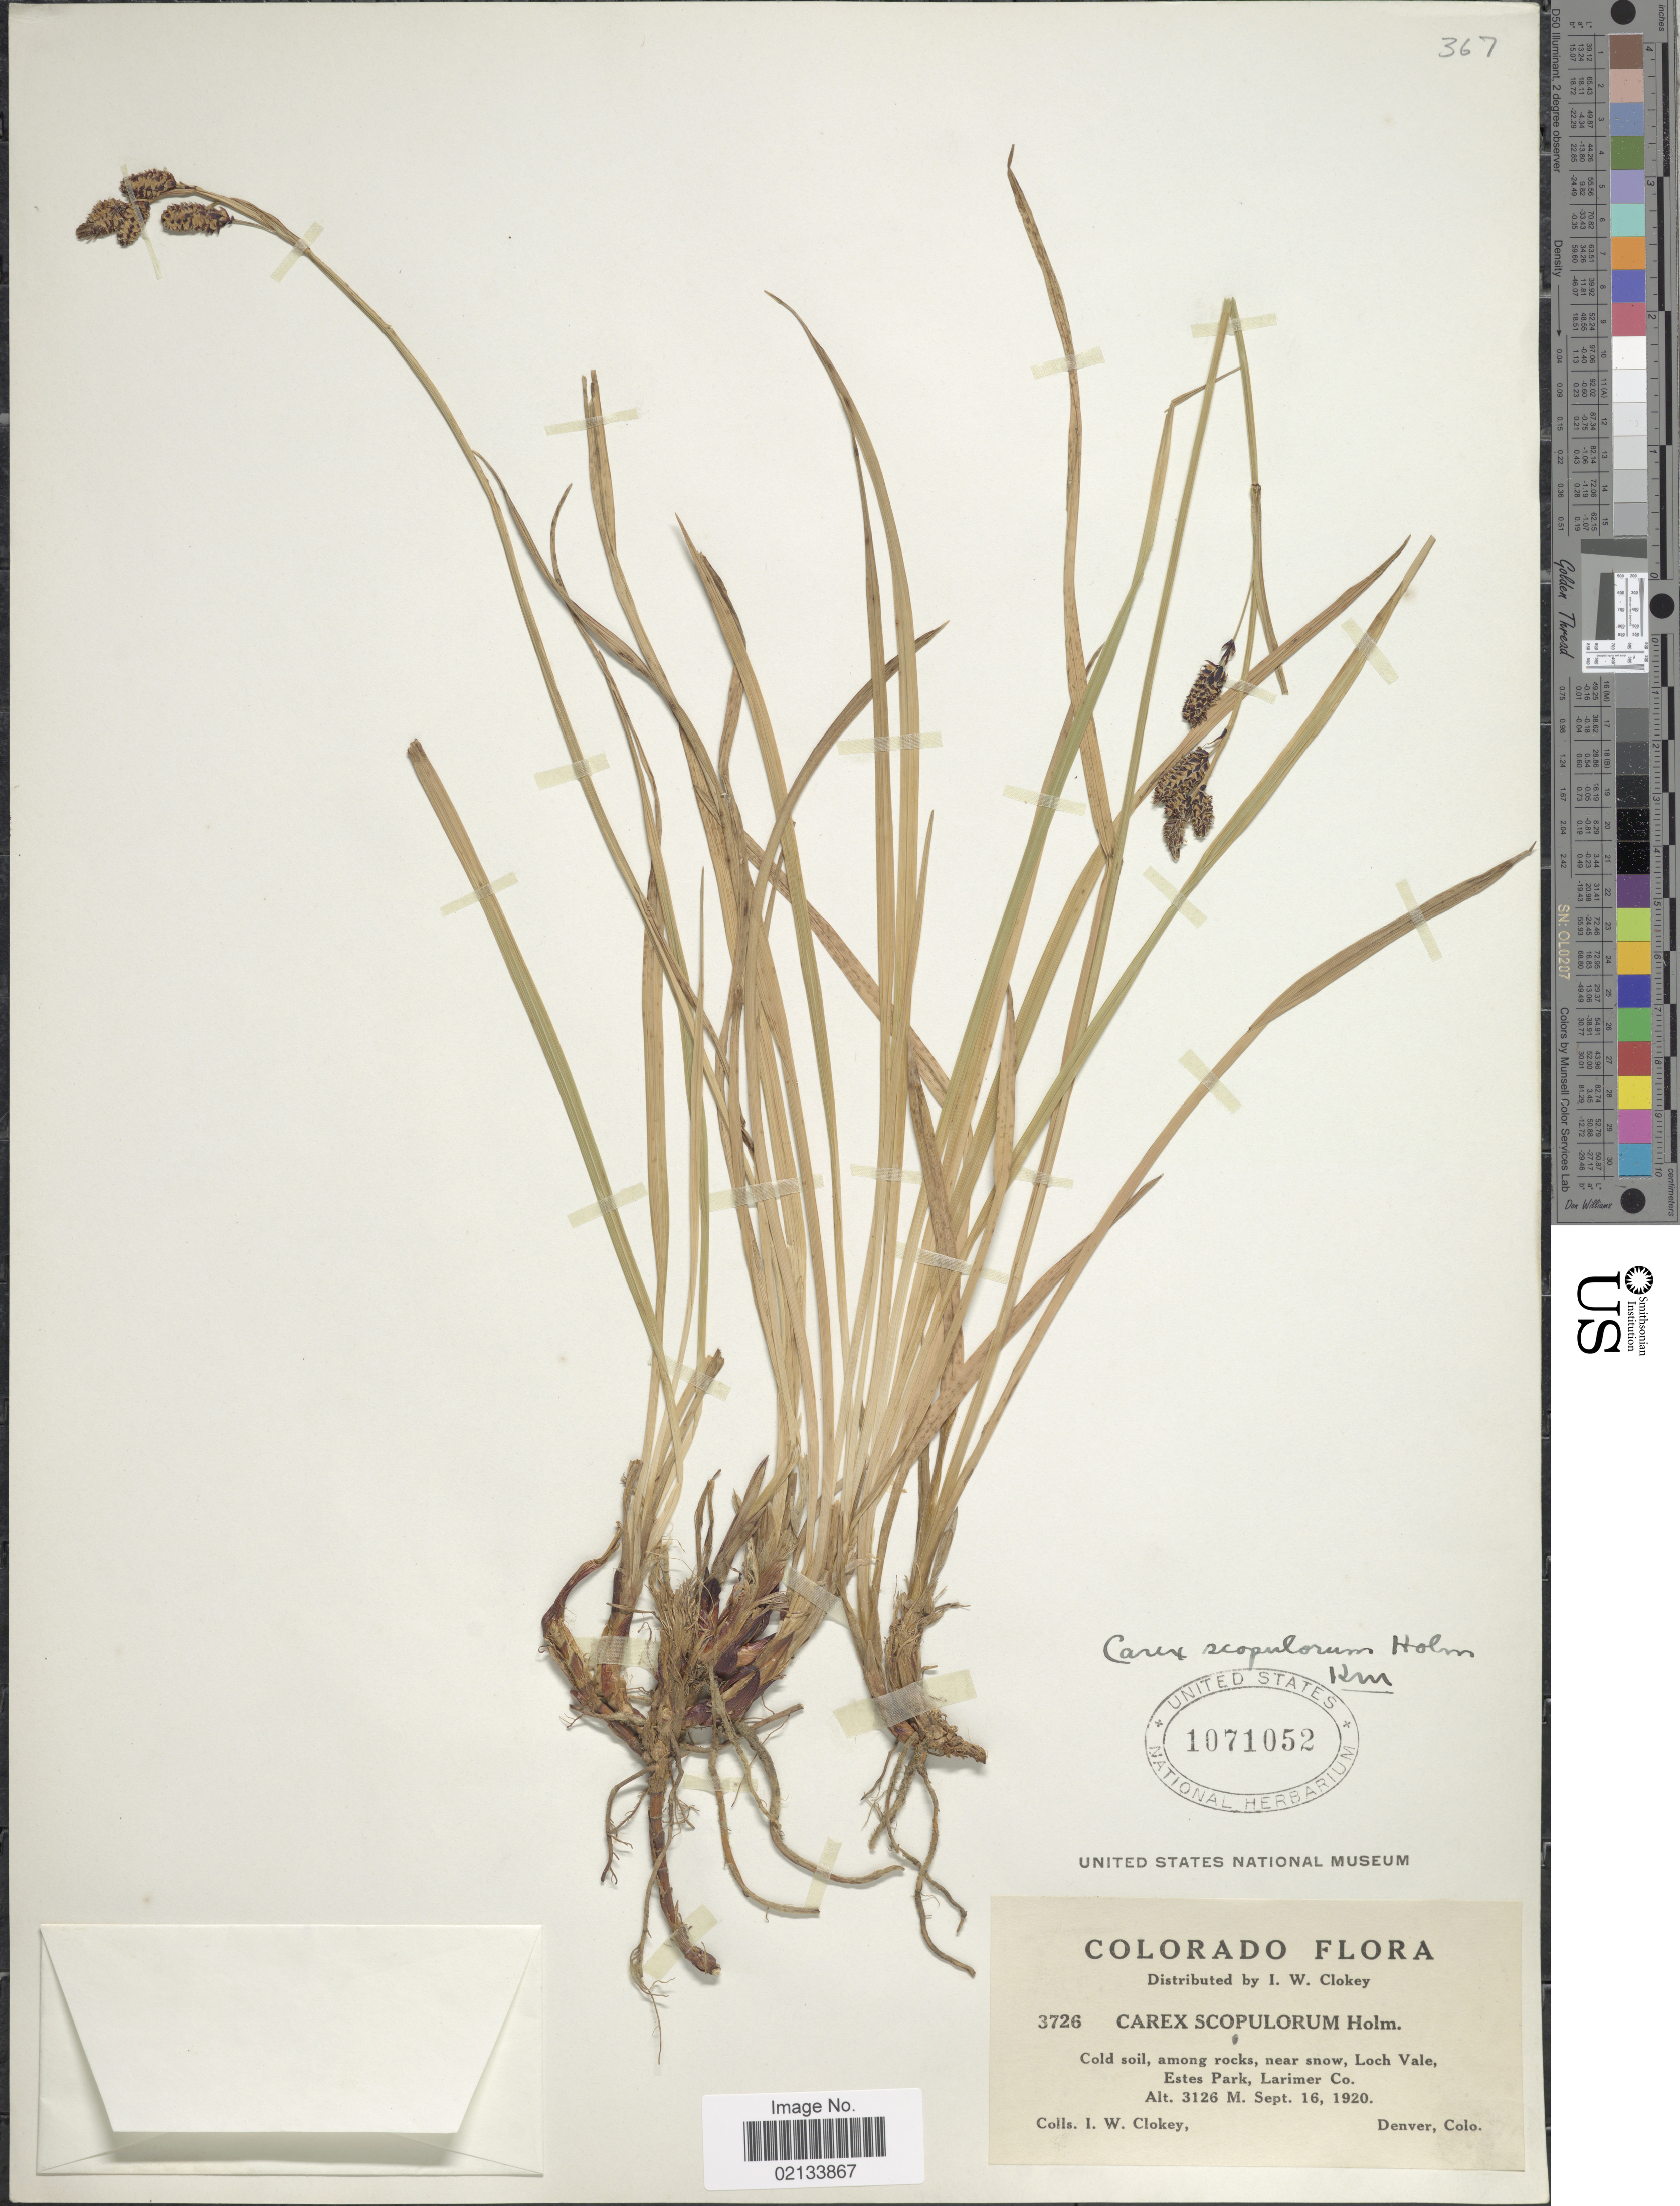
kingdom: Plantae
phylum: Tracheophyta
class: Liliopsida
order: Poales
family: Cyperaceae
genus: Carex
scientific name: Carex scopulorum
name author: Holm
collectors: I. W. Clokey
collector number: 3726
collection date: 1920-09-16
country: United States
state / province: Colorado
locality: Among rocks, near snow, Loch Vale, Estes Park, Larimer Co.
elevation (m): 3126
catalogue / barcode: US 1071052